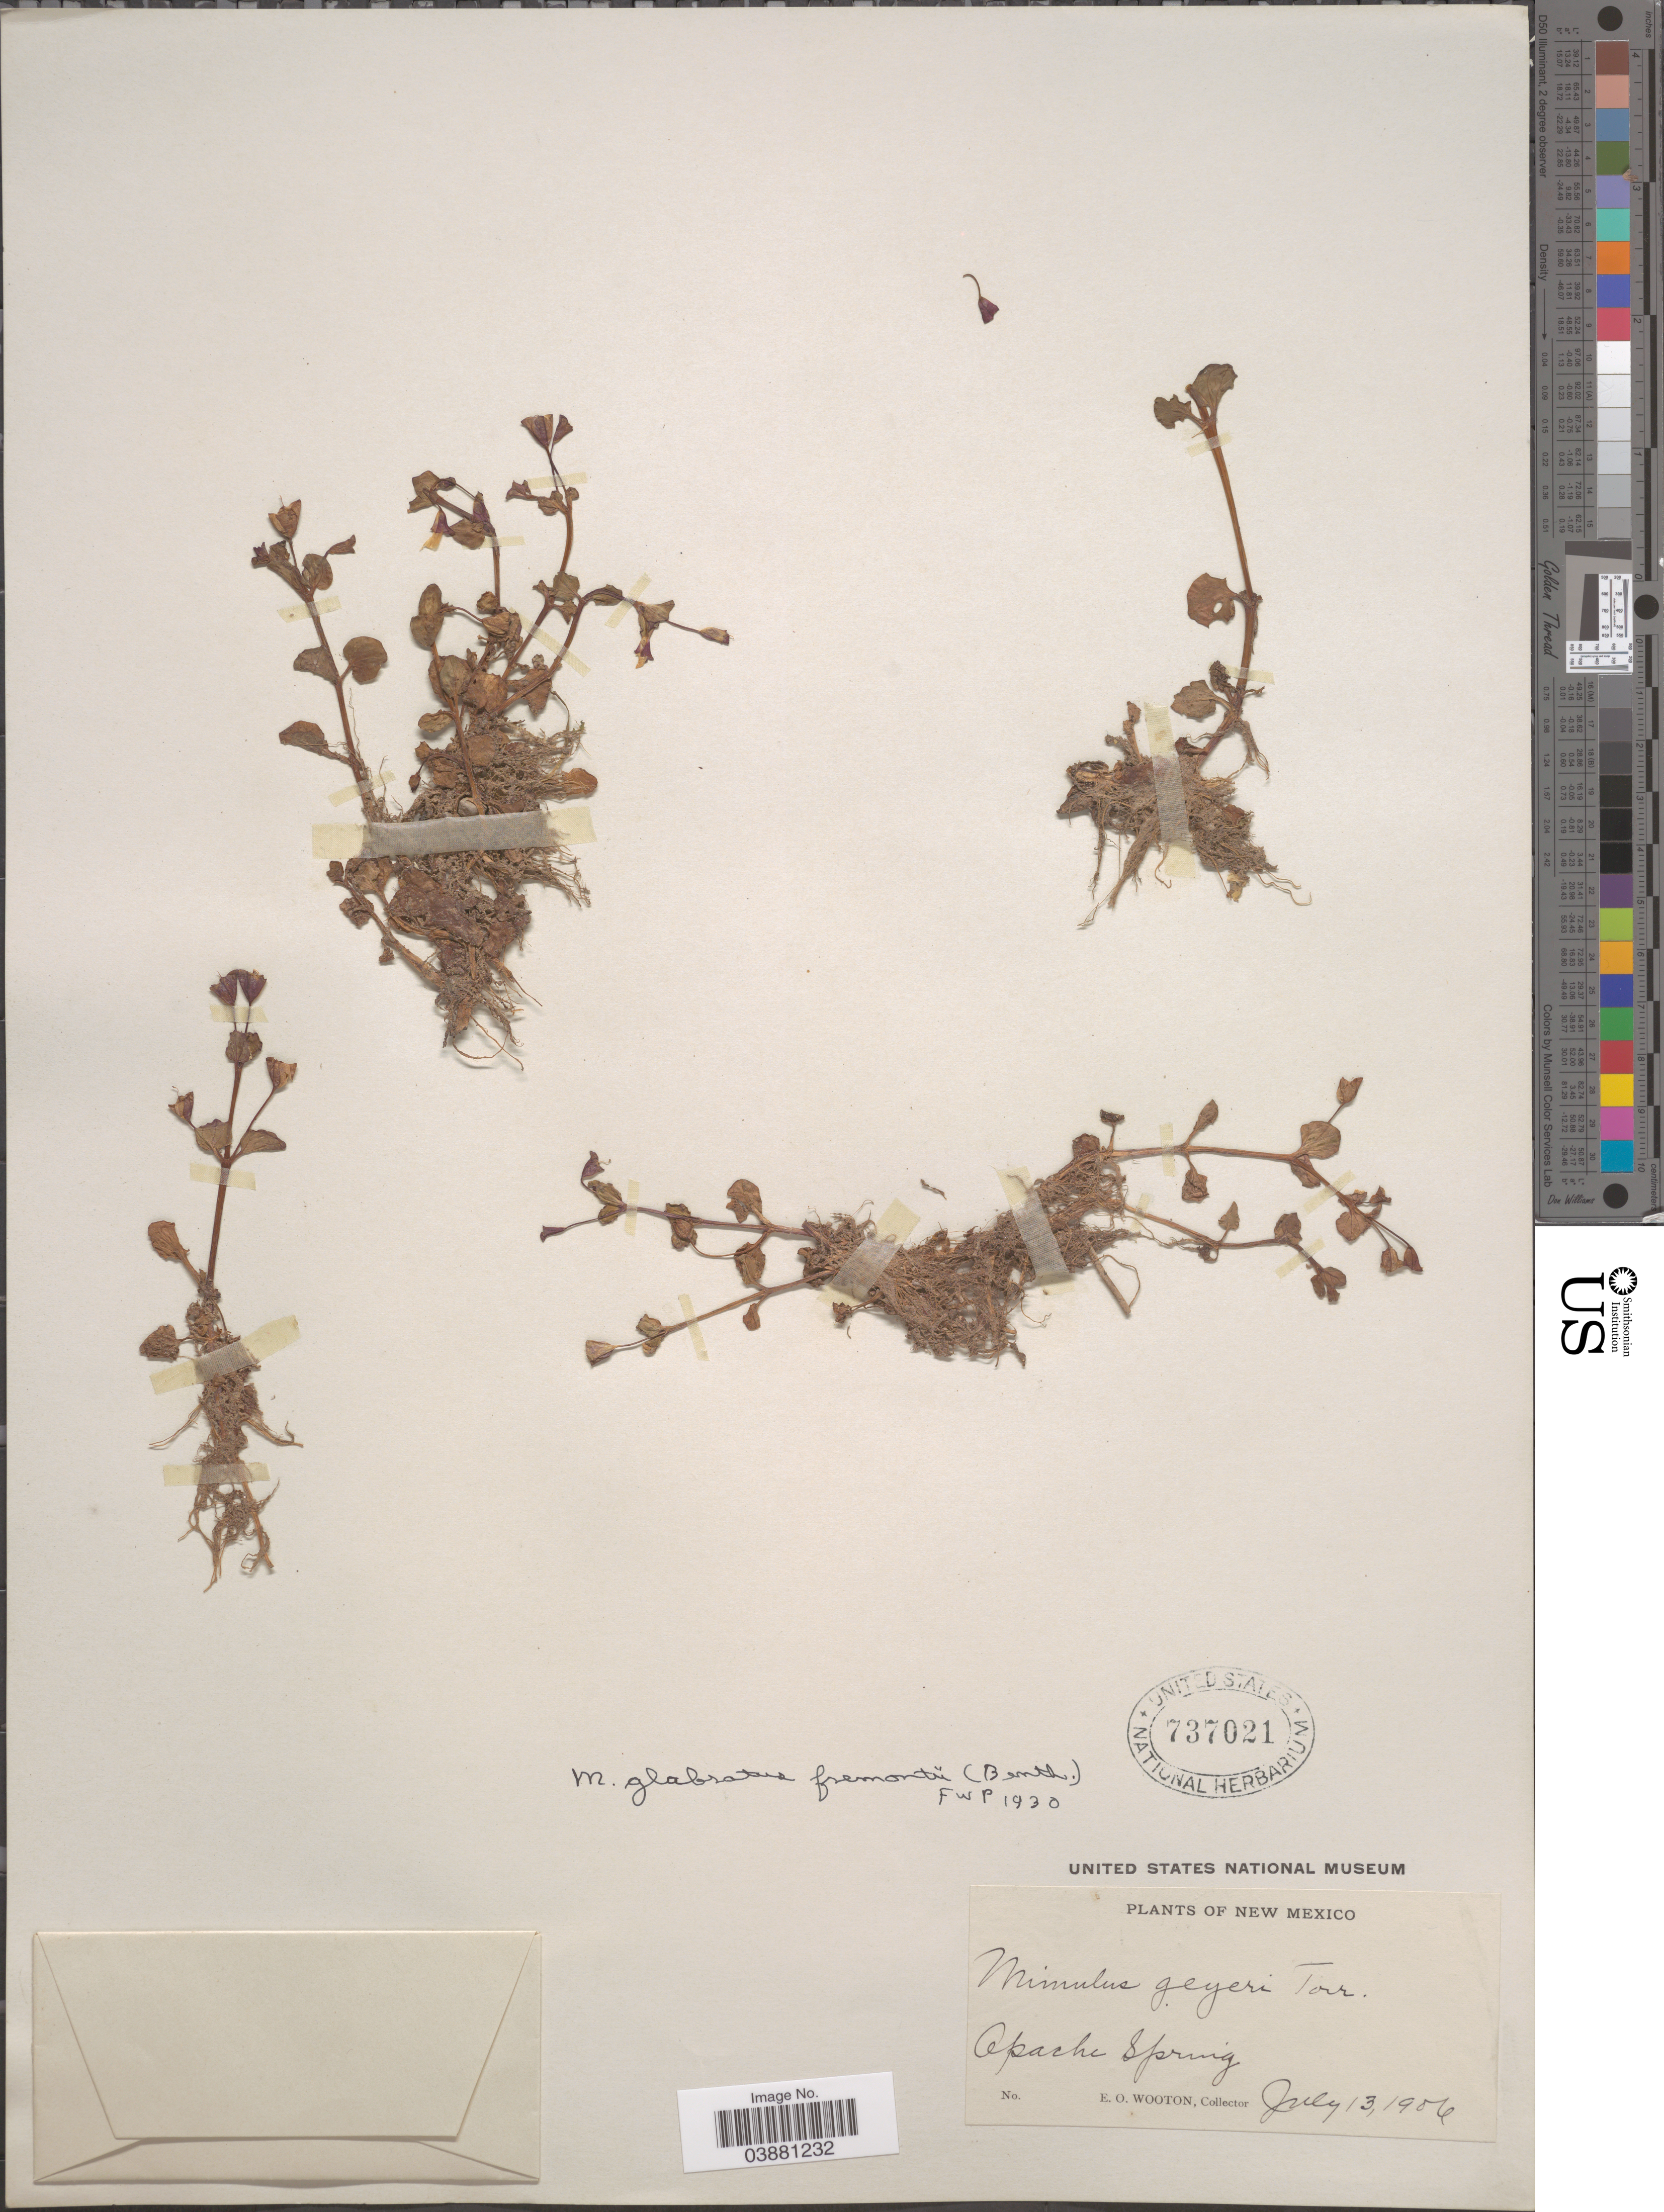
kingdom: Plantae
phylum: Tracheophyta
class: Magnoliopsida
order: Lamiales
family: Phrymaceae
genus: Mimulus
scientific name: Mimulus glabratus var. fremontii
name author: Kunth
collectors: E. O. Wooton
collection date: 1906-07-13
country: United States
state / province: New Mexico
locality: Apache Spring.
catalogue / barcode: US 737021